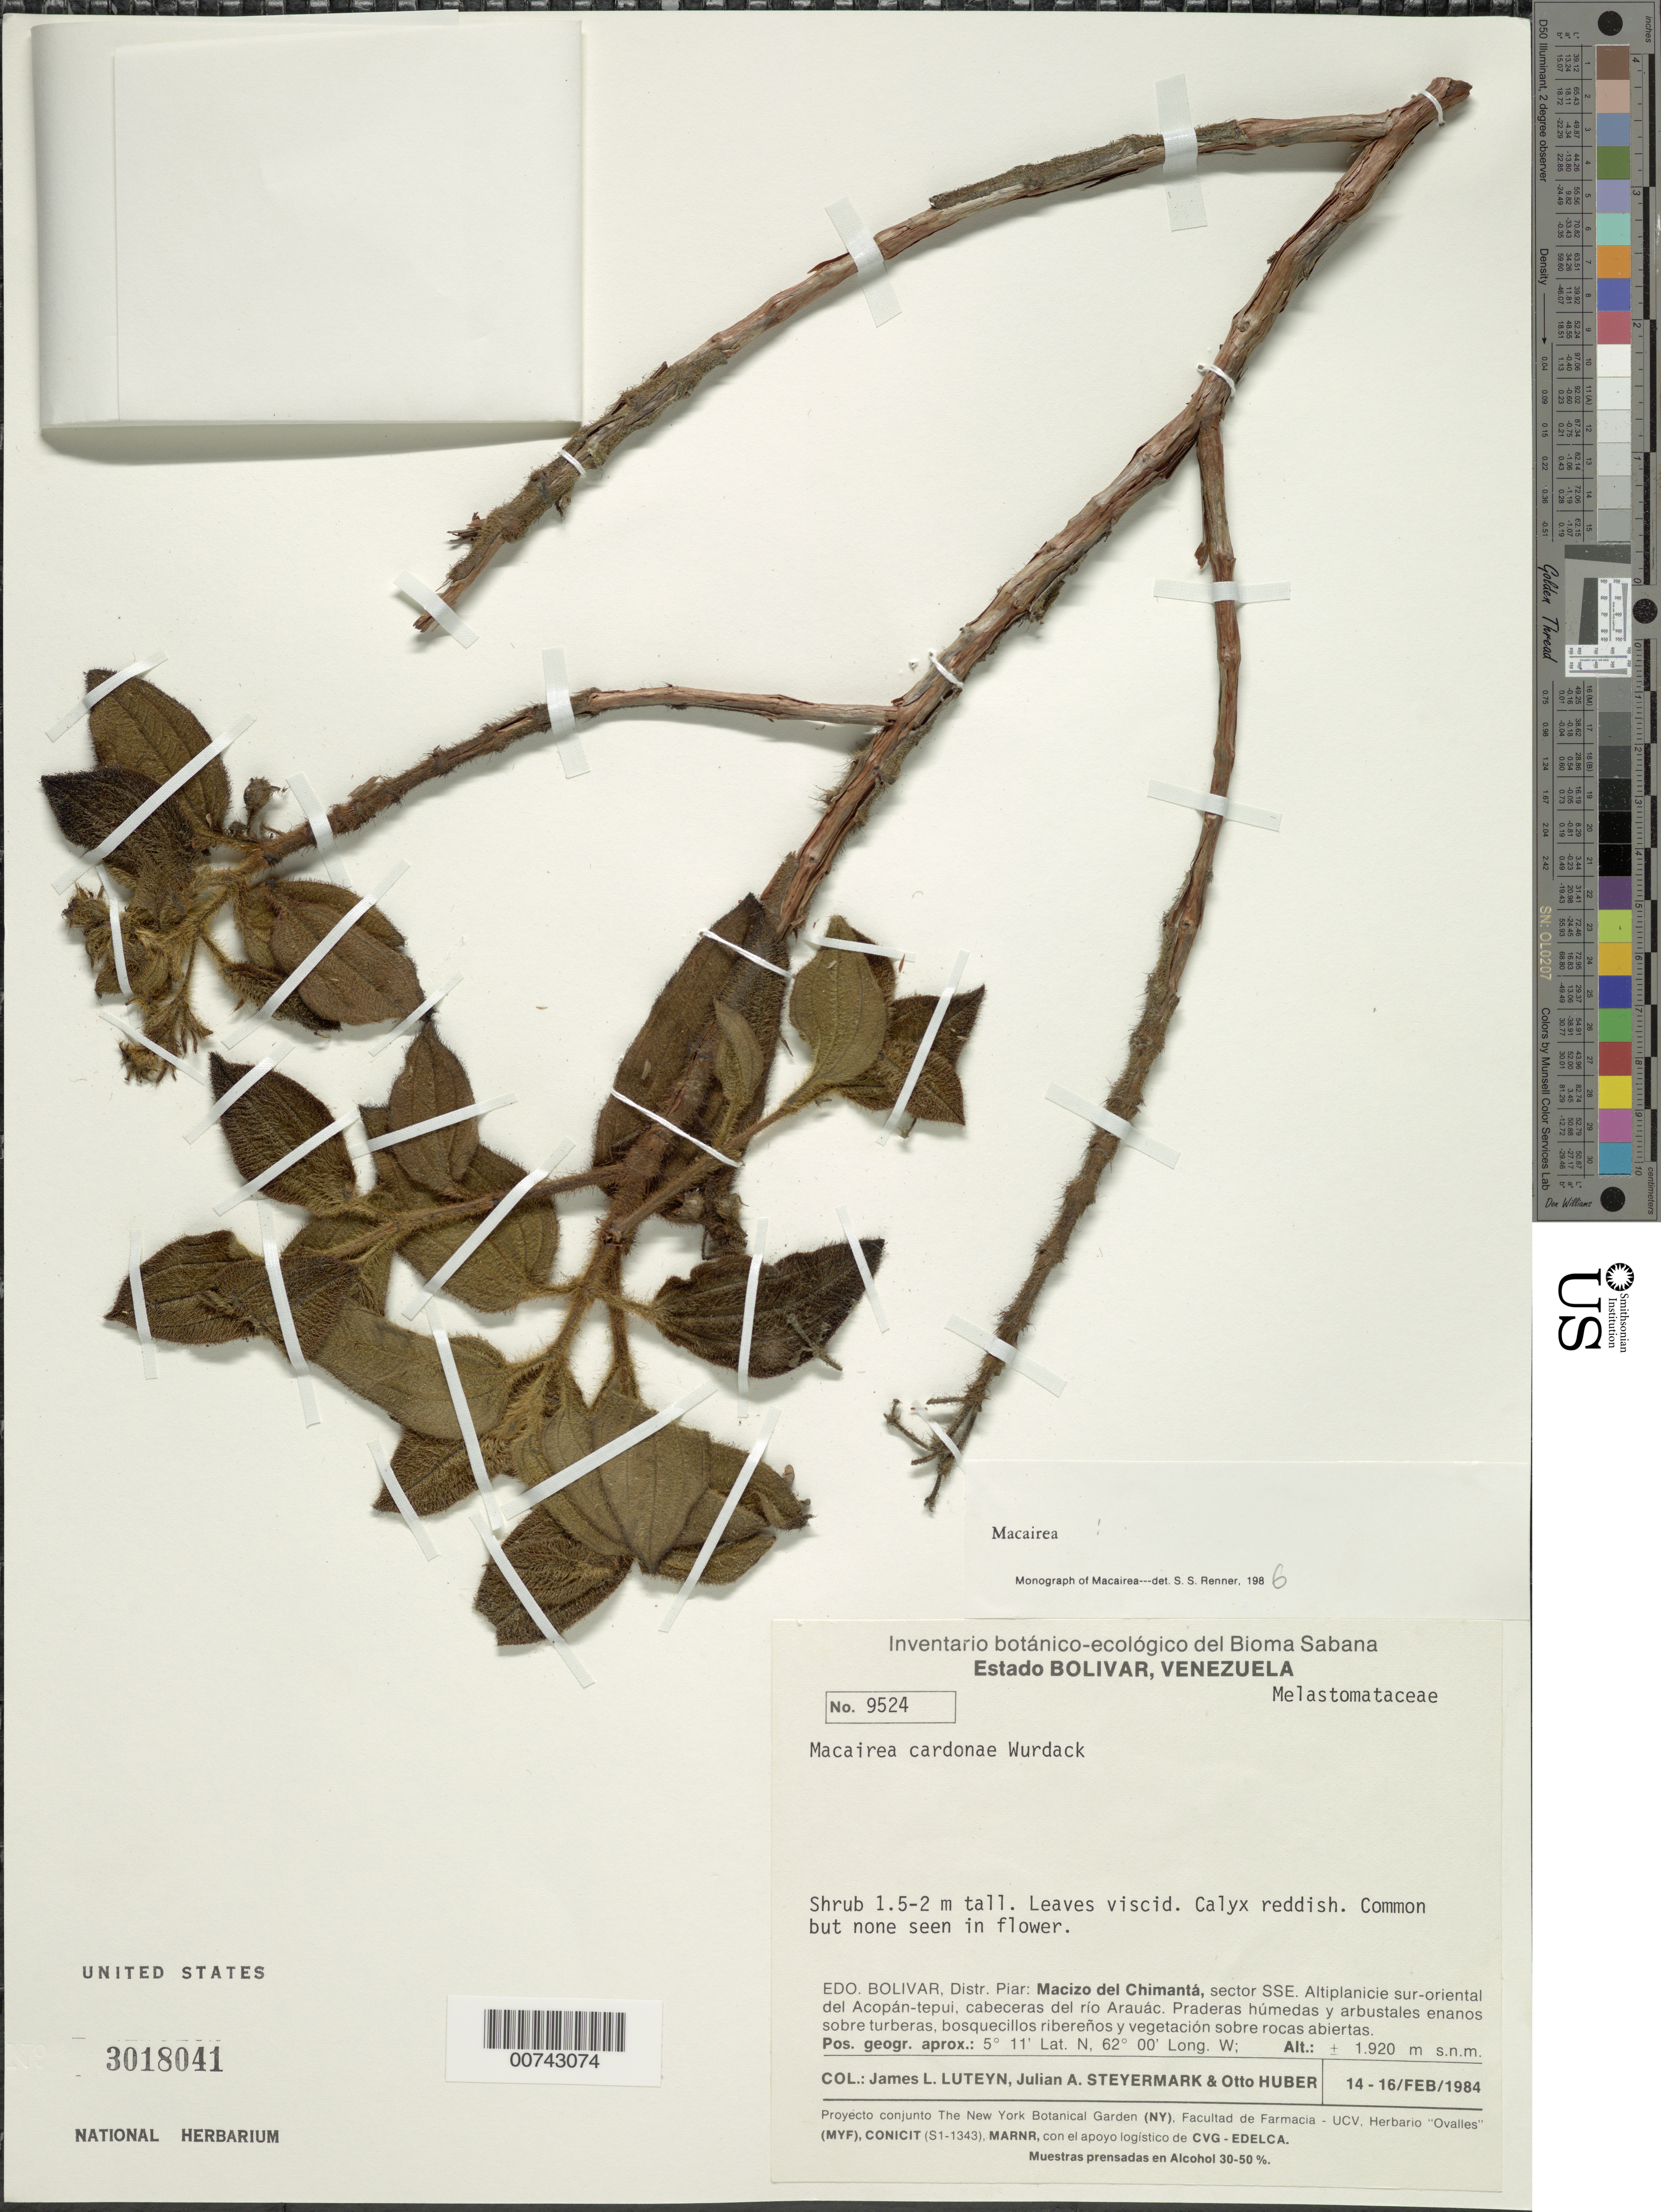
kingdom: Plantae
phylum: Tracheophyta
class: Magnoliopsida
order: Myrtales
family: Melastomataceae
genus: Macairea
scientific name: Macairea cardonae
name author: Wurdack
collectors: J. L. Luteyn, J. Steyermark & O. Huber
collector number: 9524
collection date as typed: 14-Feb-84 to 16-Feb-84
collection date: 1984-02-14/1984-02-16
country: Venezuela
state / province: Bolívar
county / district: Piar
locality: Macizo del Chimantá, sector SSE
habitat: Praderas húmedas y arbustales enanos sobre turberas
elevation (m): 1920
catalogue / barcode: US 3108041